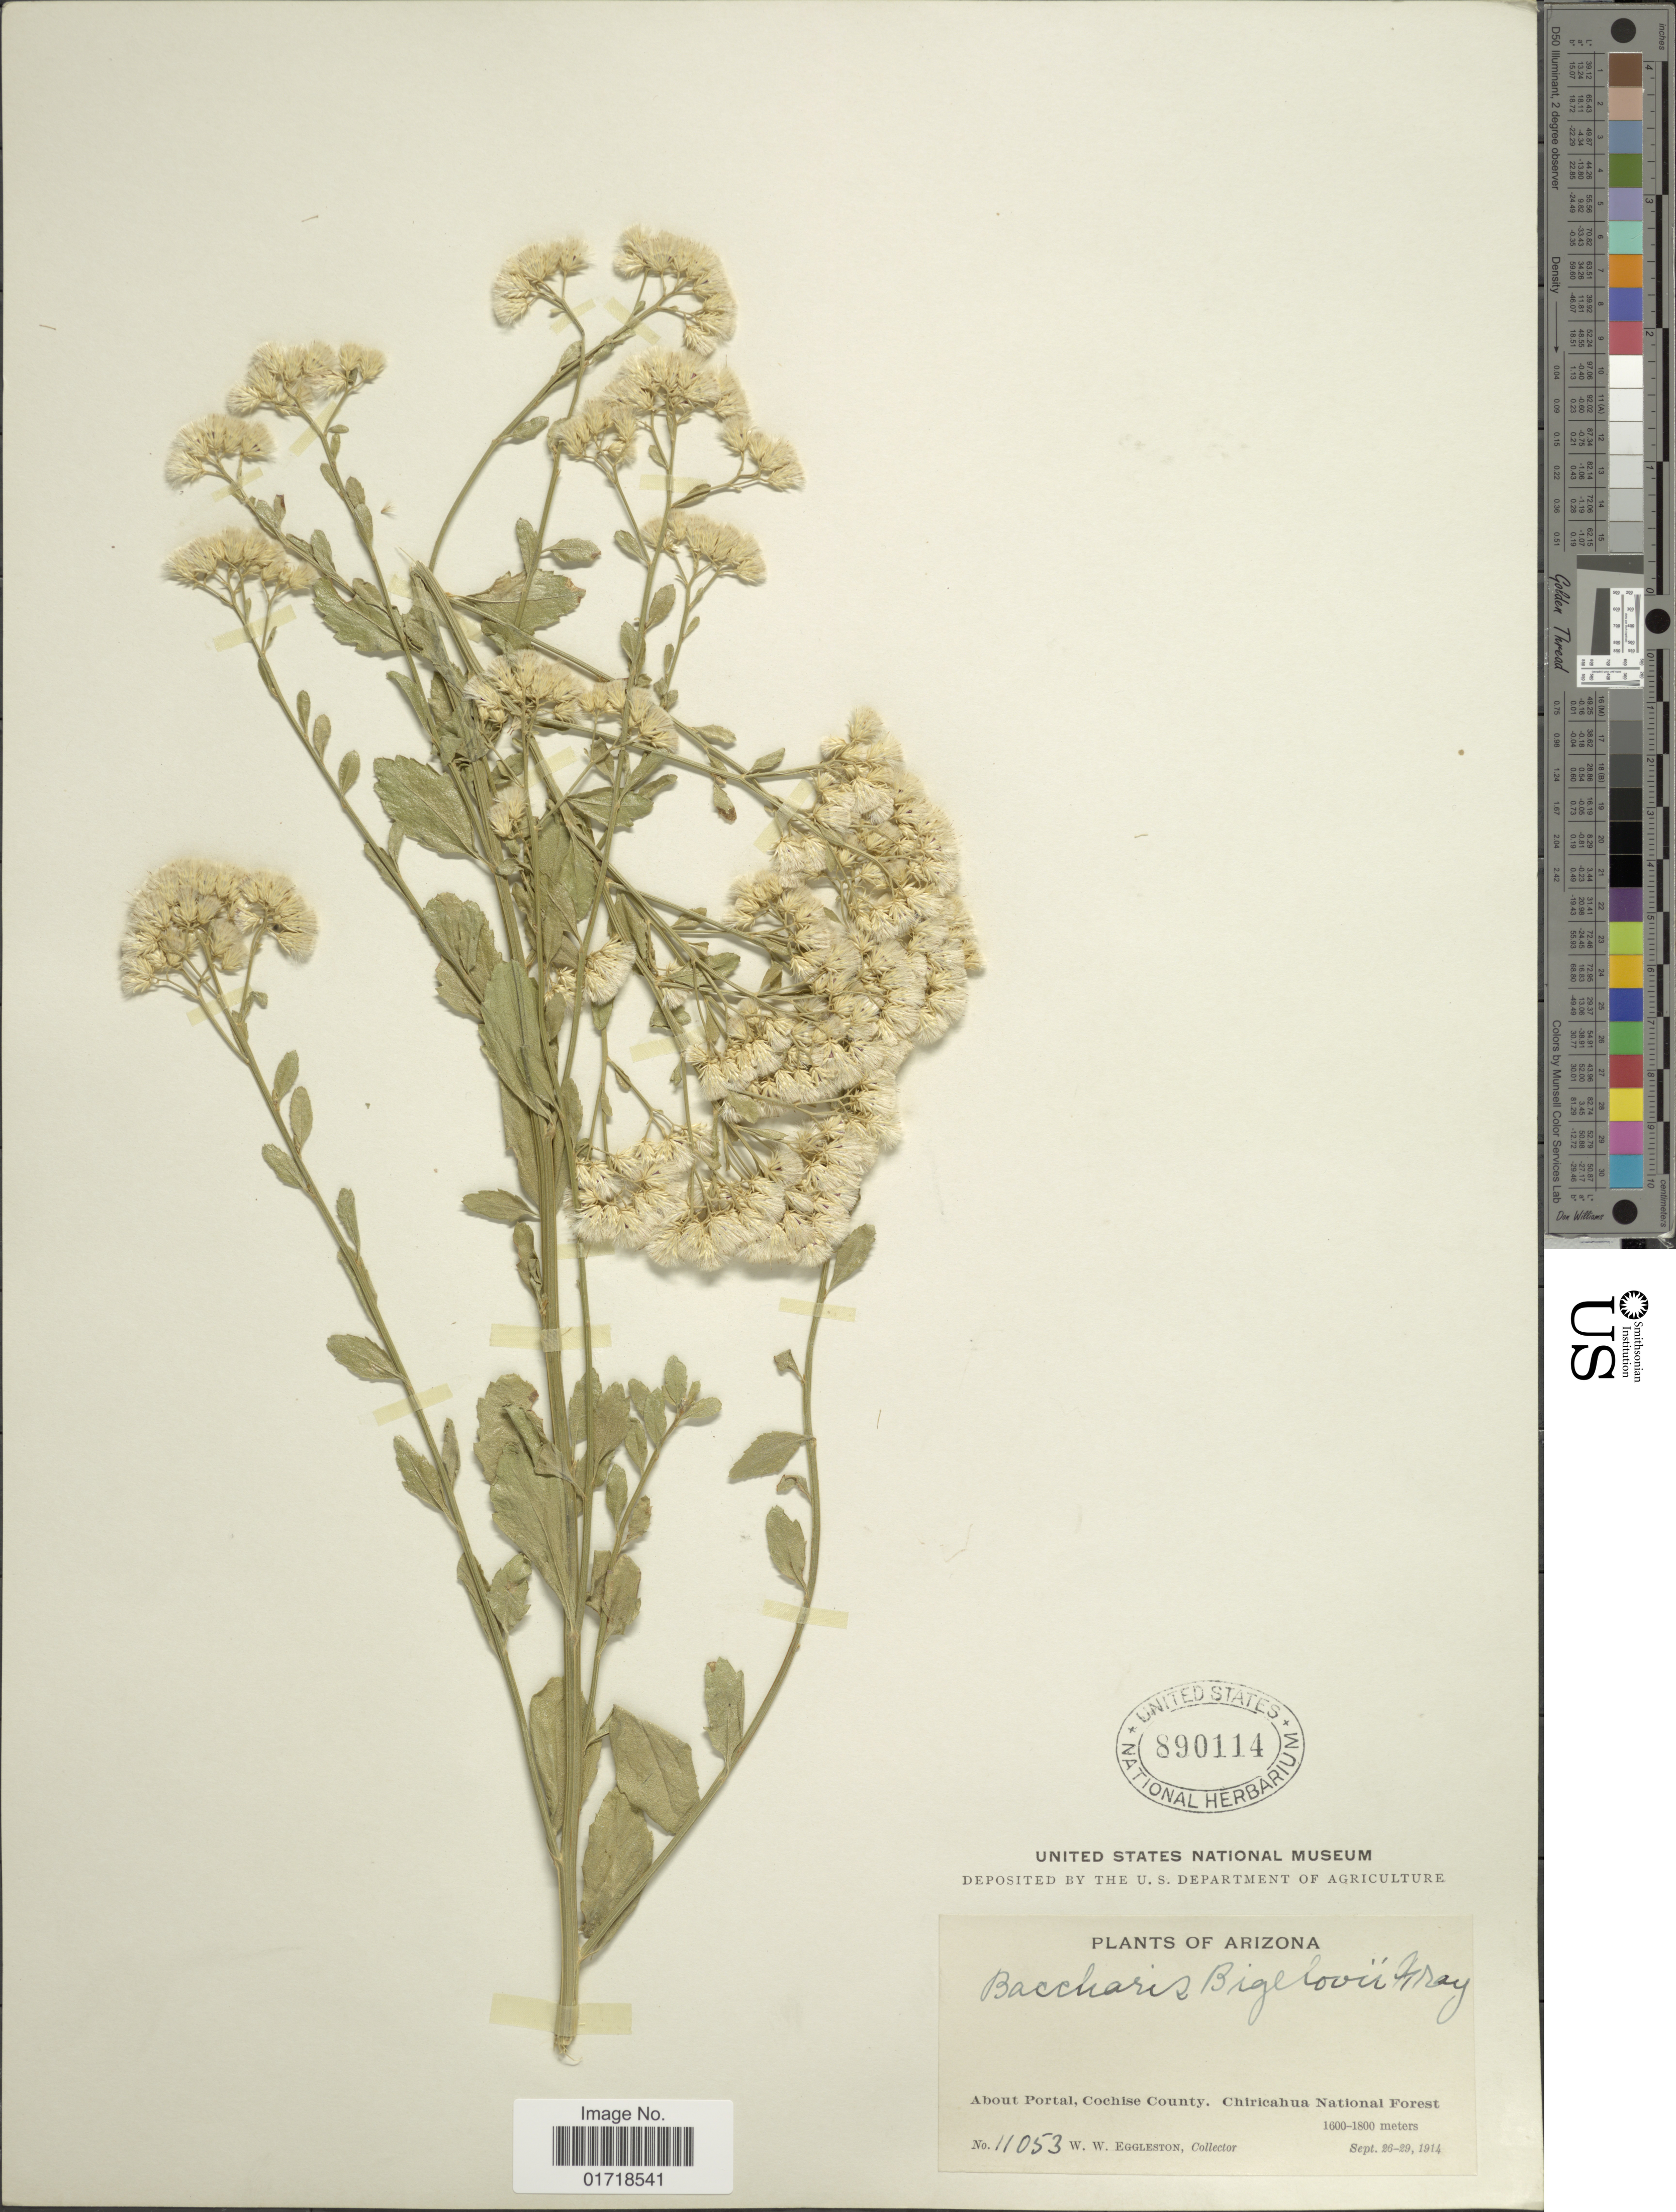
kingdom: Plantae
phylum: Tracheophyta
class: Magnoliopsida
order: Asterales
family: Asteraceae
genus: Baccharis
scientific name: Baccharis bigelovii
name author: A. Gray in Torr.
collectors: W. W. Eggleston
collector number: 11053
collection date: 1914-09-26/1914-09-29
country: United States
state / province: Arizona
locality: About Portal, Cochise County, Chiricahua National Forest.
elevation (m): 1600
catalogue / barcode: US 890114